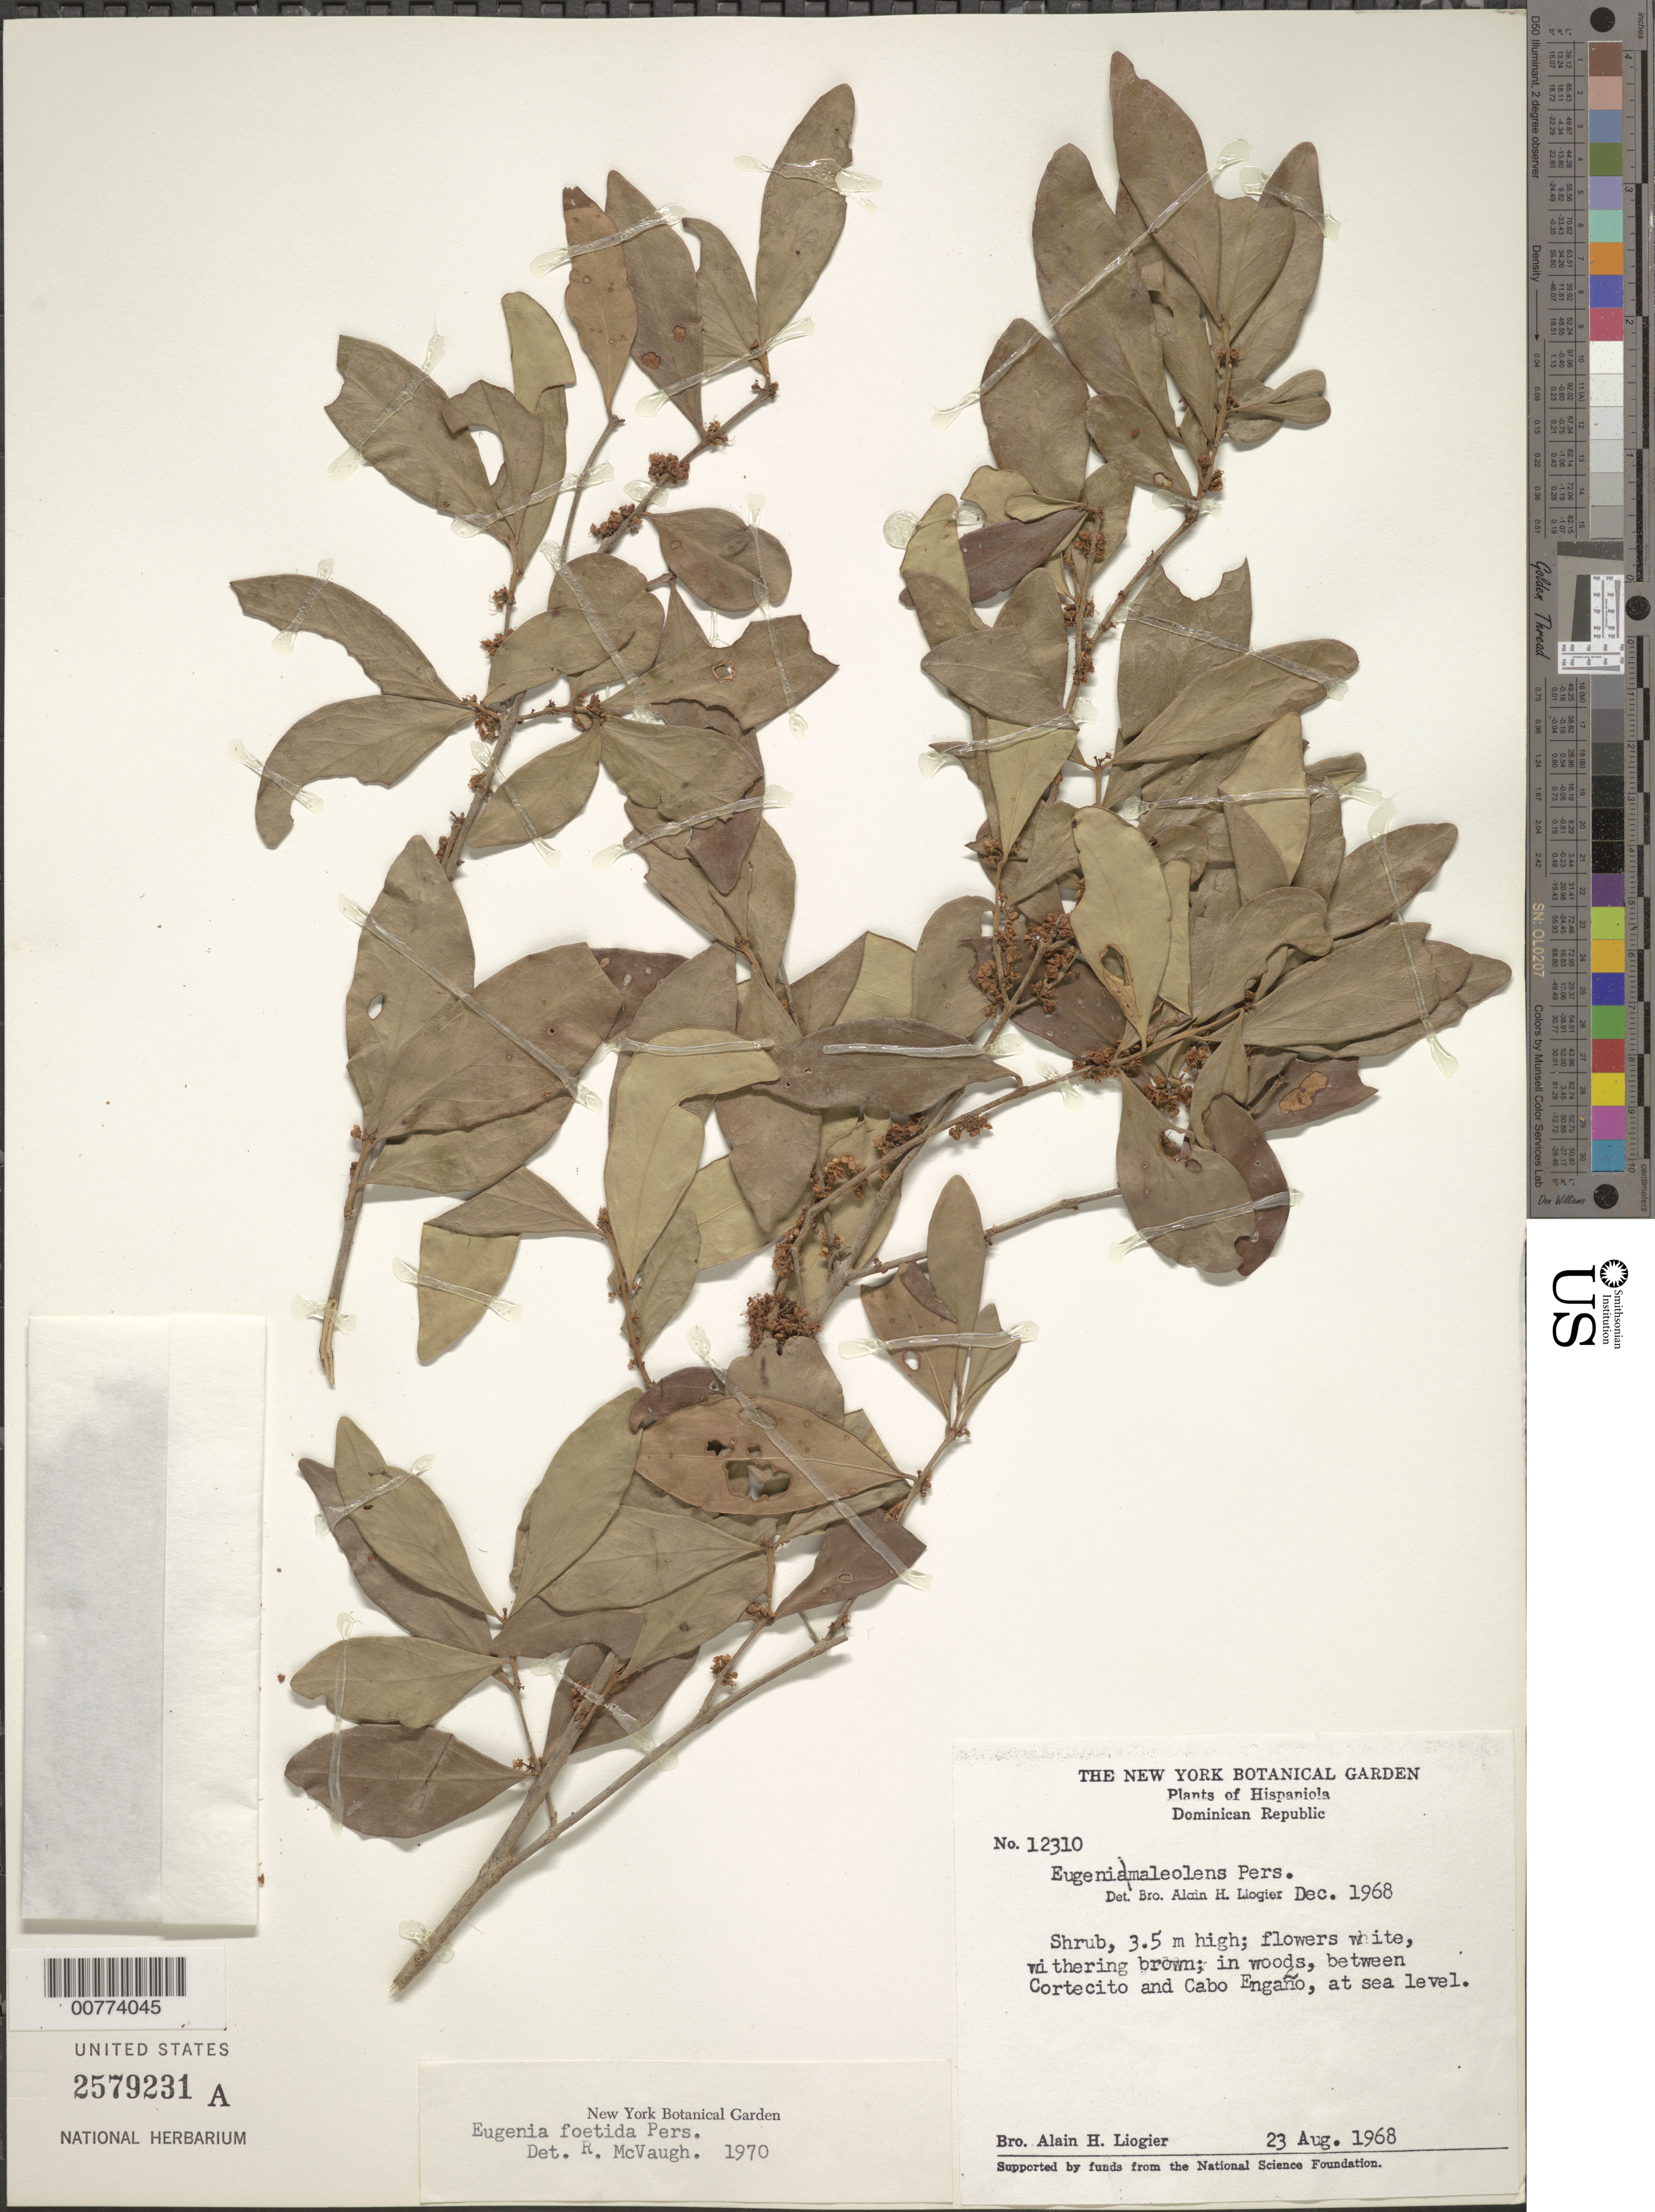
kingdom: Plantae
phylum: Tracheophyta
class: Magnoliopsida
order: Myrtales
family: Myrtaceae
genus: Eugenia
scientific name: Eugenia foetida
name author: Pers.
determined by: McVaugh, R.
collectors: A. H. Liogier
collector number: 12310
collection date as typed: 23 Aug 1968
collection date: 1968-08-23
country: Dominican Republic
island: Hispaniola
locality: Between Cortecito and Cabo Engaño.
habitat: In woods.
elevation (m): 0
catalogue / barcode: US 2579231A